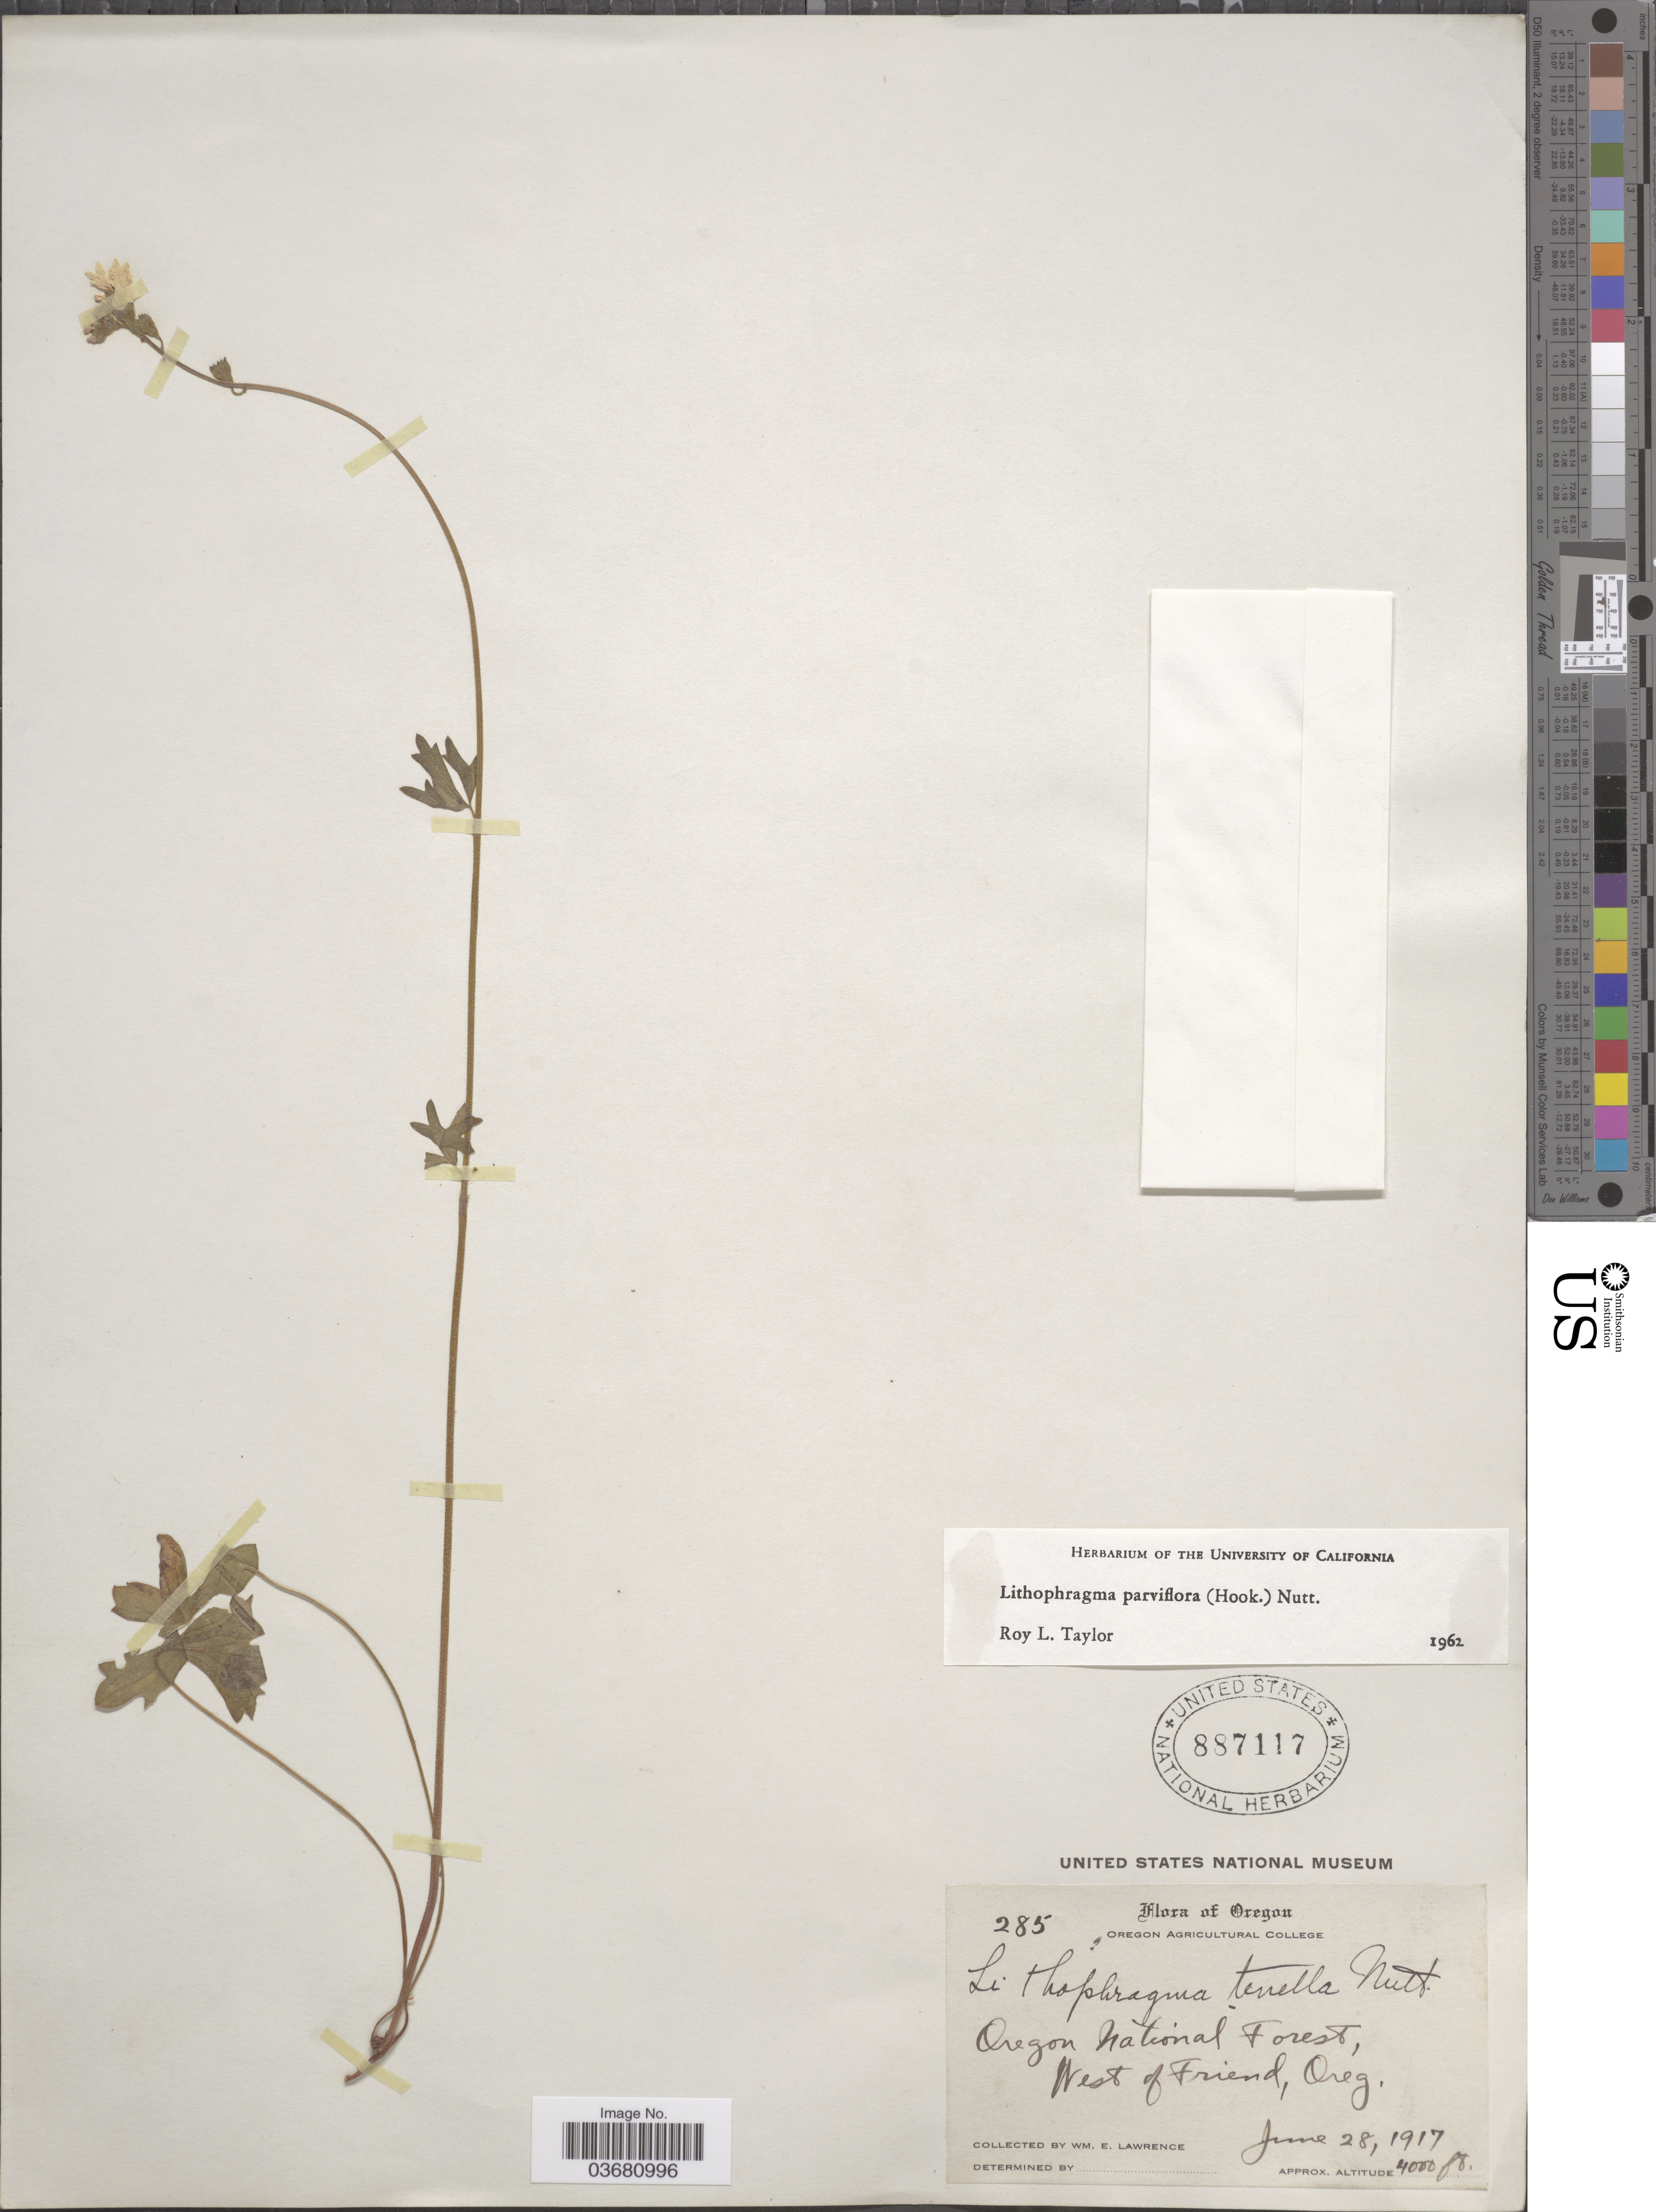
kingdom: Plantae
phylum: Tracheophyta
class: Magnoliopsida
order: Saxifragales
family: Saxifragaceae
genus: Lithophragma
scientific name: Lithophragma parviflorum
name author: (Hook.) Nutt.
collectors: W. Lawrence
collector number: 285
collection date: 1917-06-28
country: United States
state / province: Oregon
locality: Oregon National Forest, West of Friend.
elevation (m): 1219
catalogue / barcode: US 887117